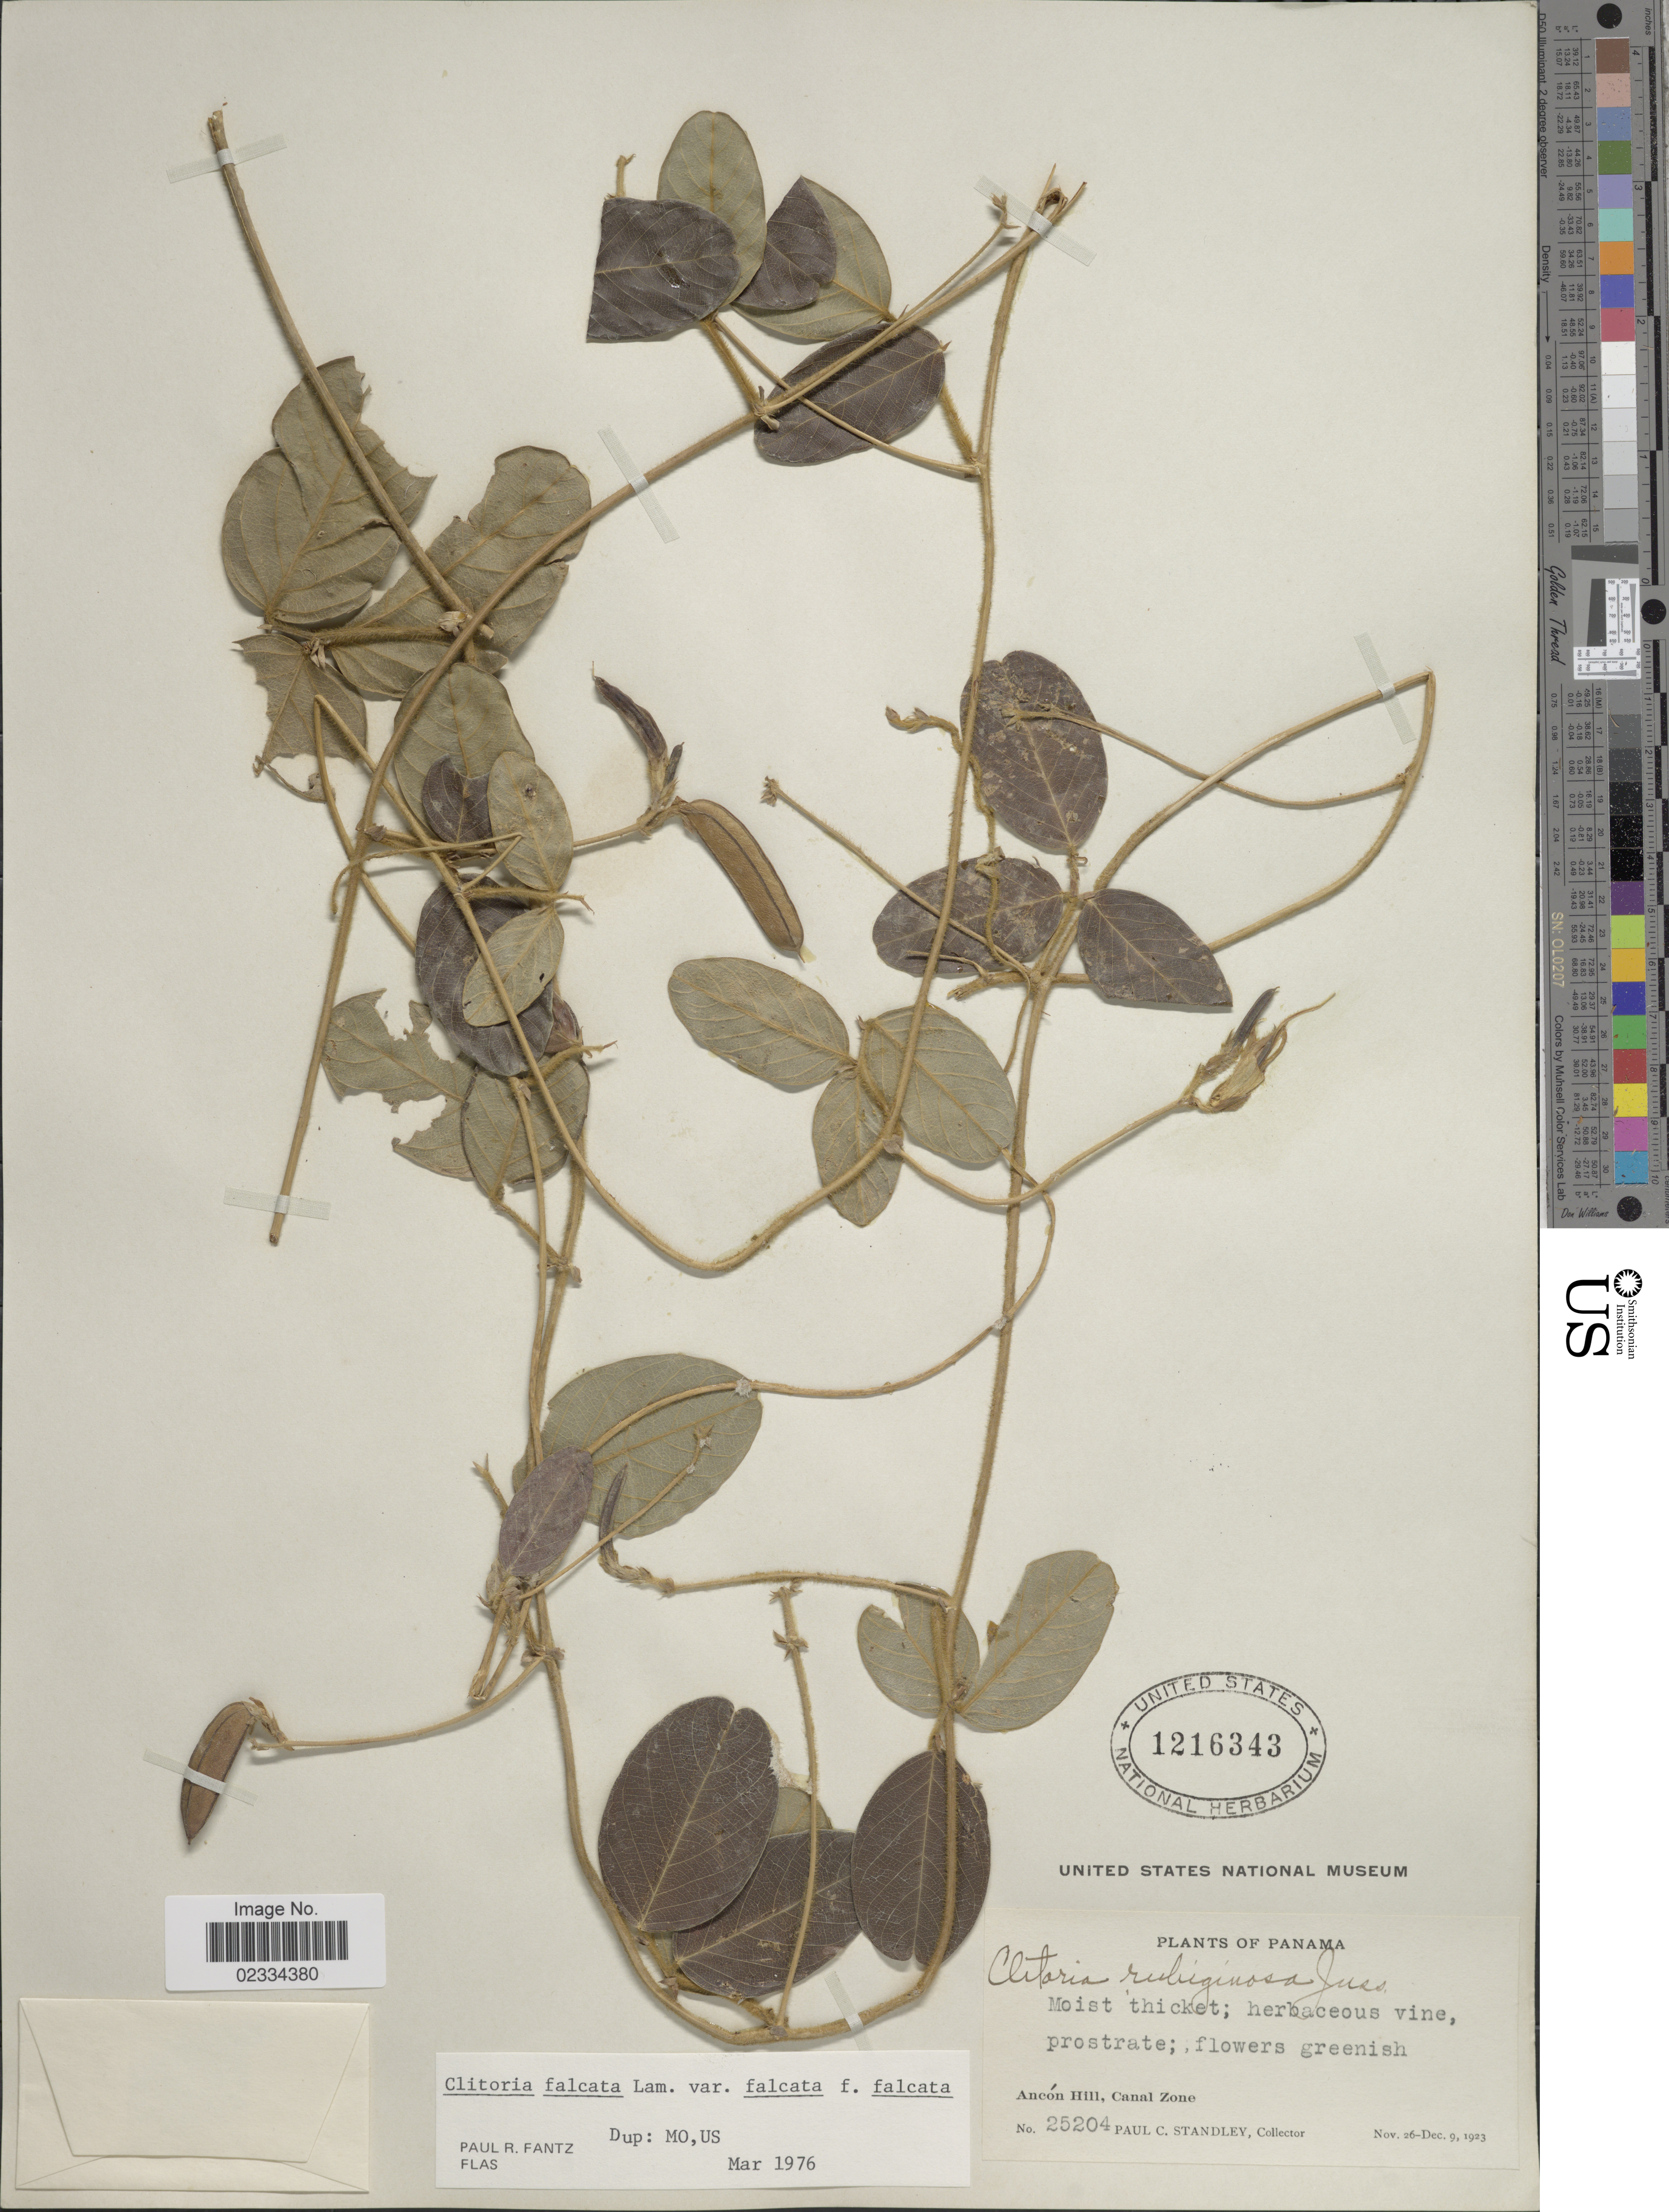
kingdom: Plantae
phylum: Tracheophyta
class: Magnoliopsida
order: Fabales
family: Fabaceae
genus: Clitoria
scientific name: Clitoria falcata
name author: Lam.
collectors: P. C. Standley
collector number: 25204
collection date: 1923-11-26/1923-12-09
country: Panama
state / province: Colón / Panamá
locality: Ancón Hill, Canal Zone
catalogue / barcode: US 1216343